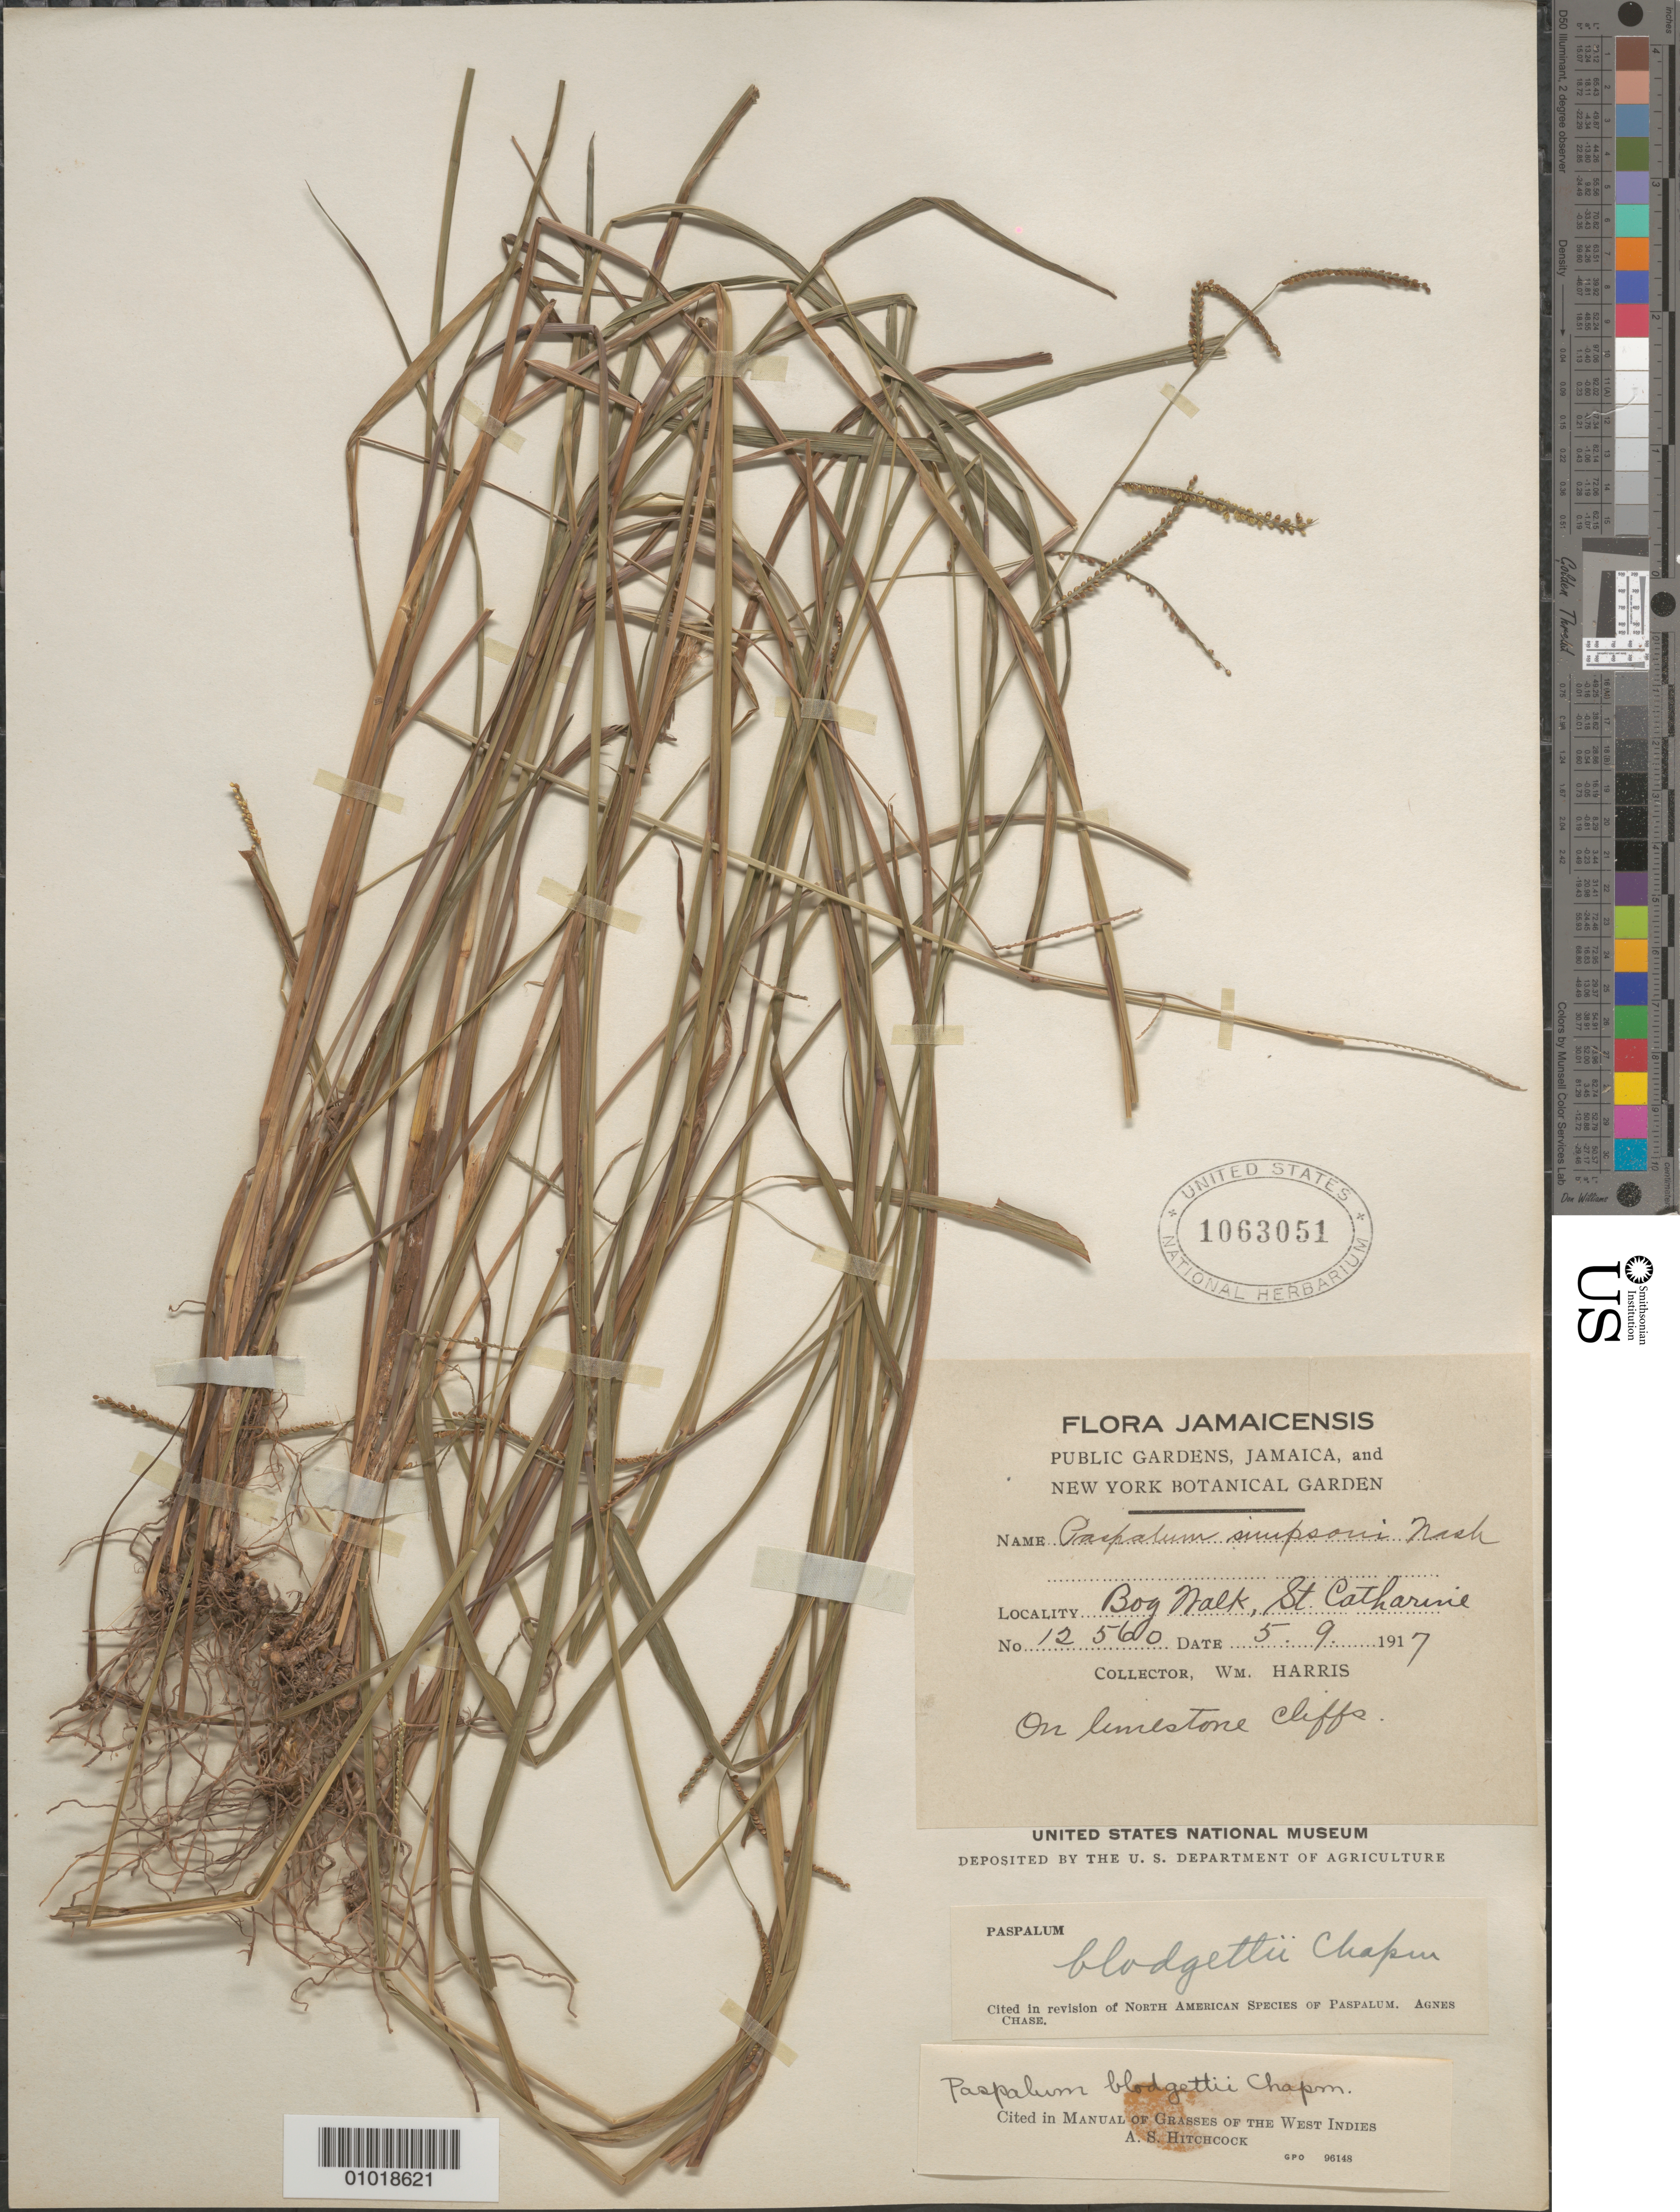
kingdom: Plantae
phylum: Tracheophyta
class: Liliopsida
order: Poales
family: Poaceae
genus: Paspalum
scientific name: Paspalum blodgettii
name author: Chapm.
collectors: W. Harris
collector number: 12560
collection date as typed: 05 Sep 1917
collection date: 1917-09-05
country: Jamaica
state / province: Saint Catherine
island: Jamaica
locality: On limestone cliffs, Bog Walk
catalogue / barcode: US 1063051